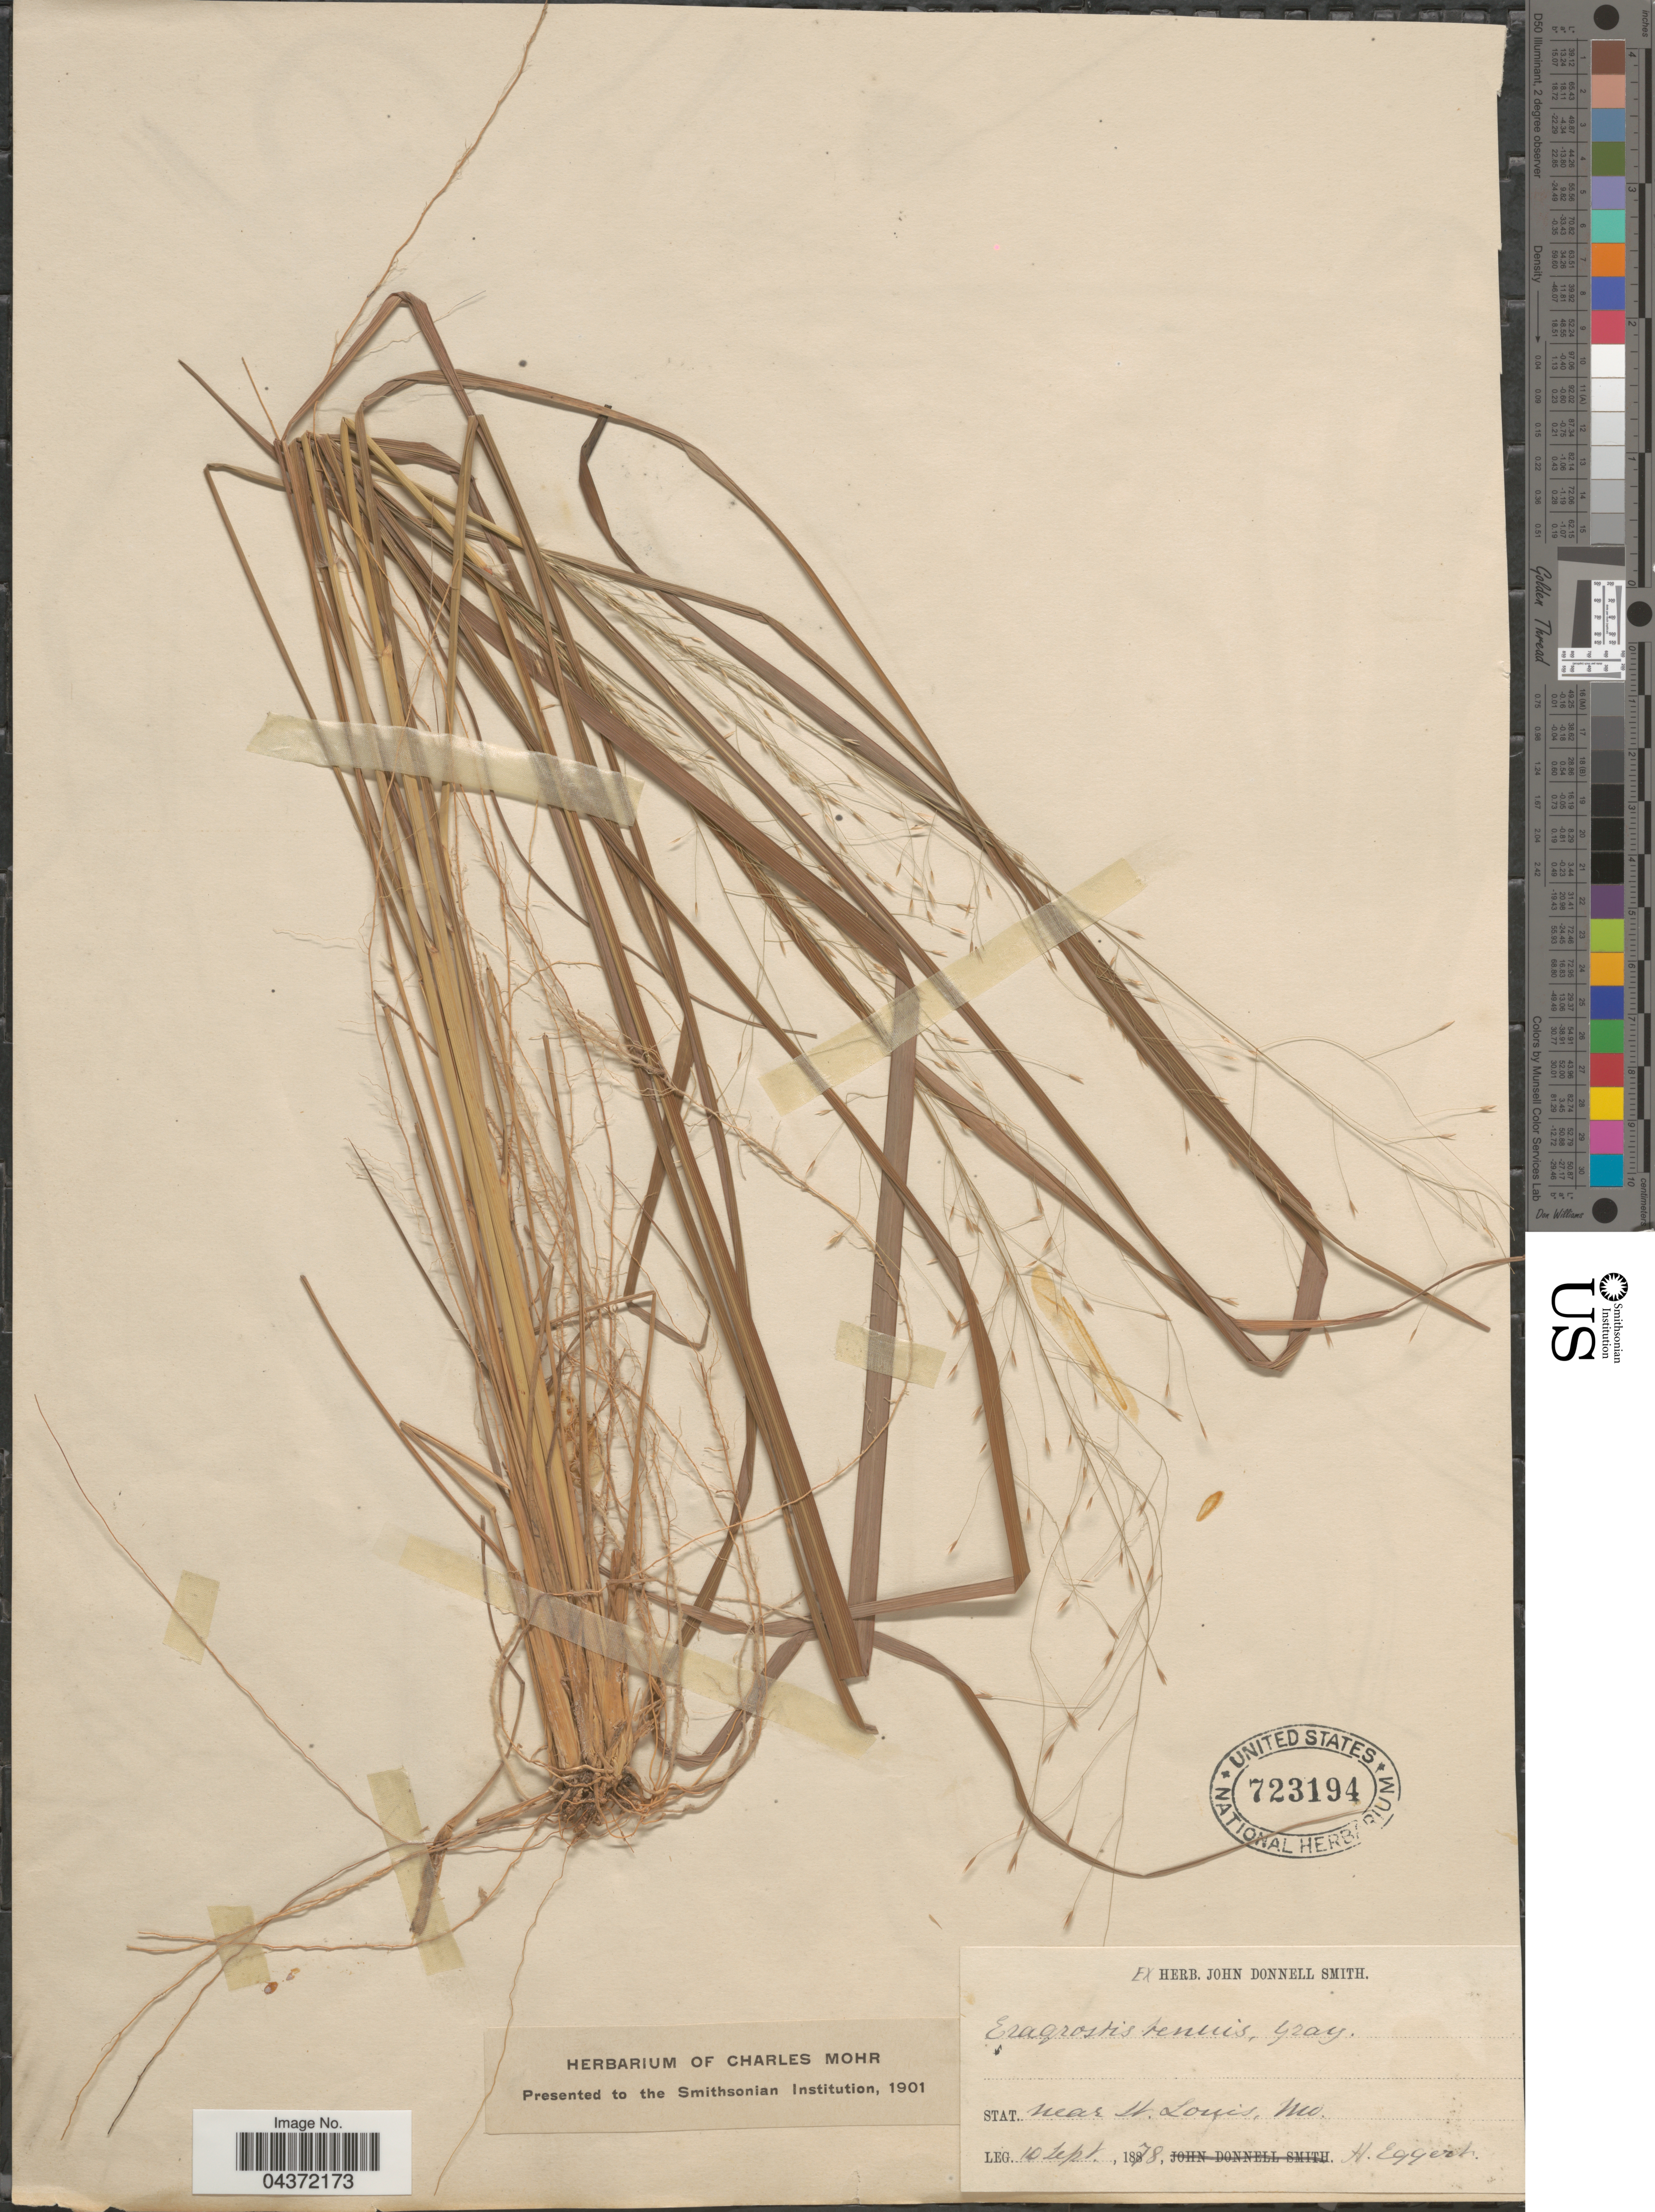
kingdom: Plantae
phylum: Tracheophyta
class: Liliopsida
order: Poales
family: Poaceae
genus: Eragrostis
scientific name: Eragrostis trichodes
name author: (Nutt.) Alph. Wood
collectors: H. Eggert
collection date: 1878-09-10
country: United States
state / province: Missouri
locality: Near St. Louis.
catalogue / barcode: US 723194